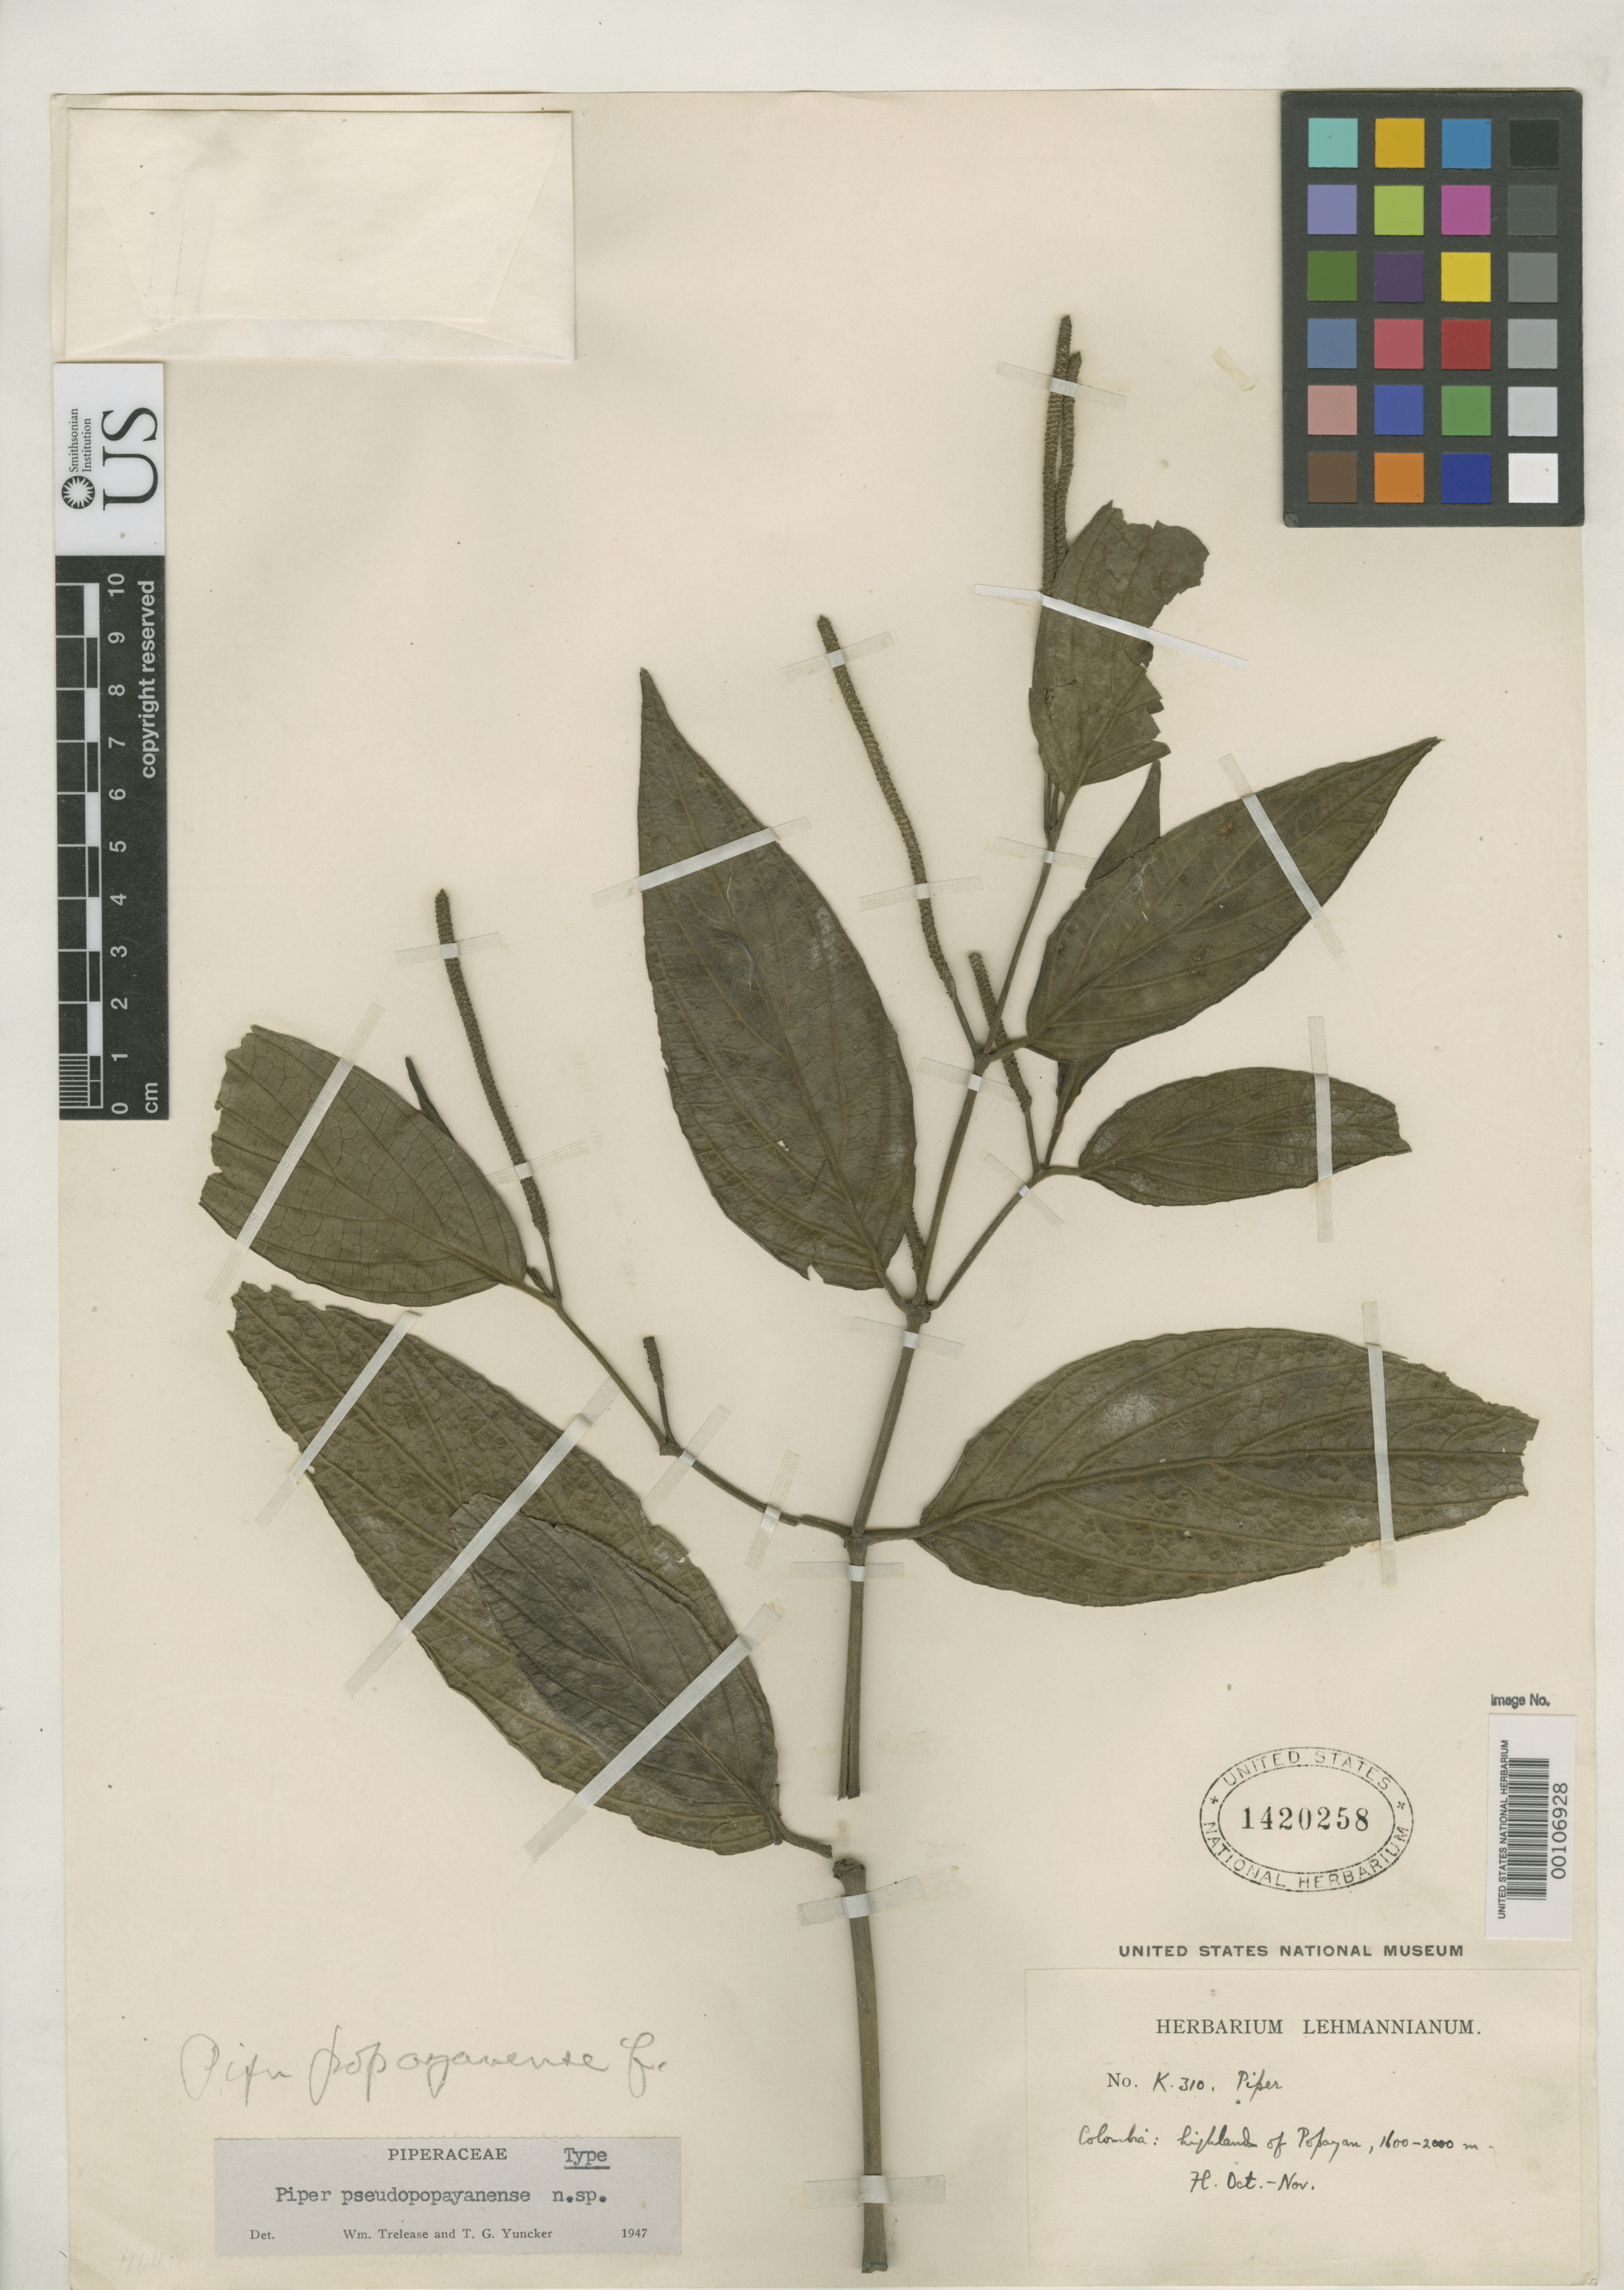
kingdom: Plantae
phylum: Tracheophyta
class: Magnoliopsida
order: Piperales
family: Piperaceae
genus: Piper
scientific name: Piper pseudopopayanense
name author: Trel. & Yunck.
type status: Holotype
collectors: F. C. Lehmann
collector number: K310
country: Colombia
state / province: Cauca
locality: Popayan.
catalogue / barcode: US 1420258